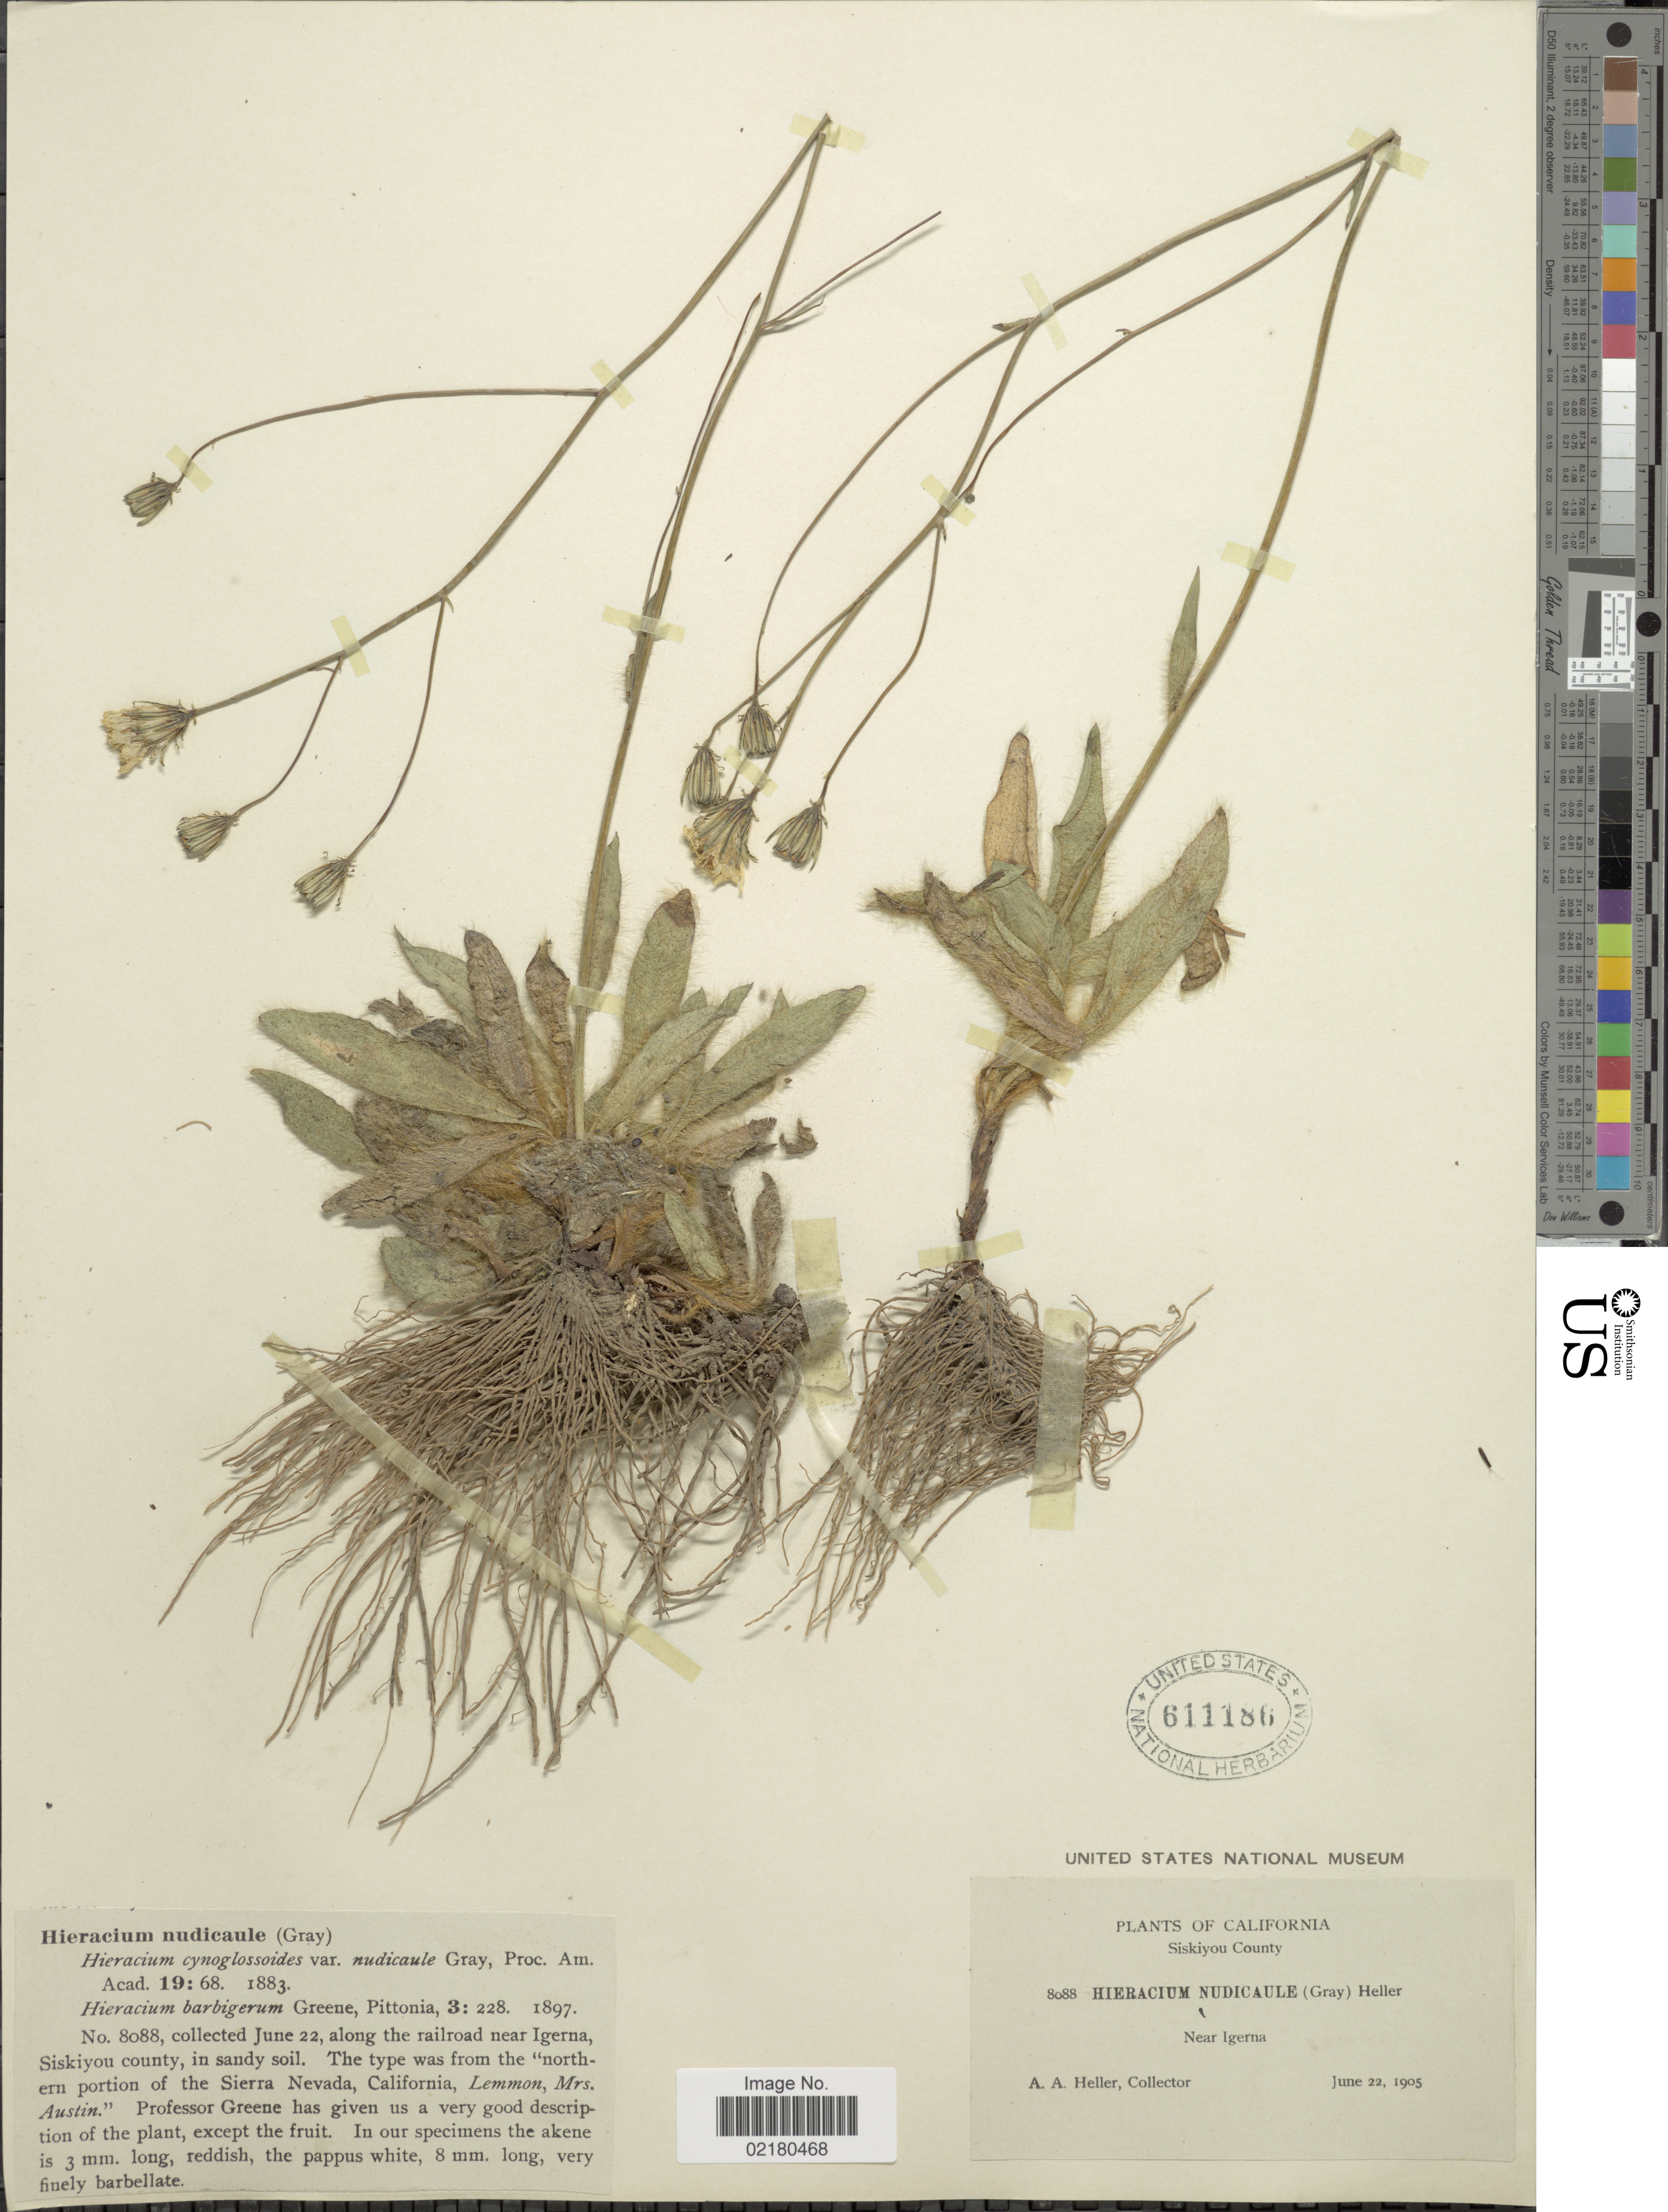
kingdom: Plantae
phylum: Tracheophyta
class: Magnoliopsida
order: Asterales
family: Asteraceae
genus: Hieracium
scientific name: Hieracium nudicaule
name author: (A. Gray) A. Heller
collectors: A. A. Heller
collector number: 8088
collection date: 1905-06-22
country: United States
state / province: California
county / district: Siskiyou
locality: Siskiyou County, Near Igerna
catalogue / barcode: US 611186